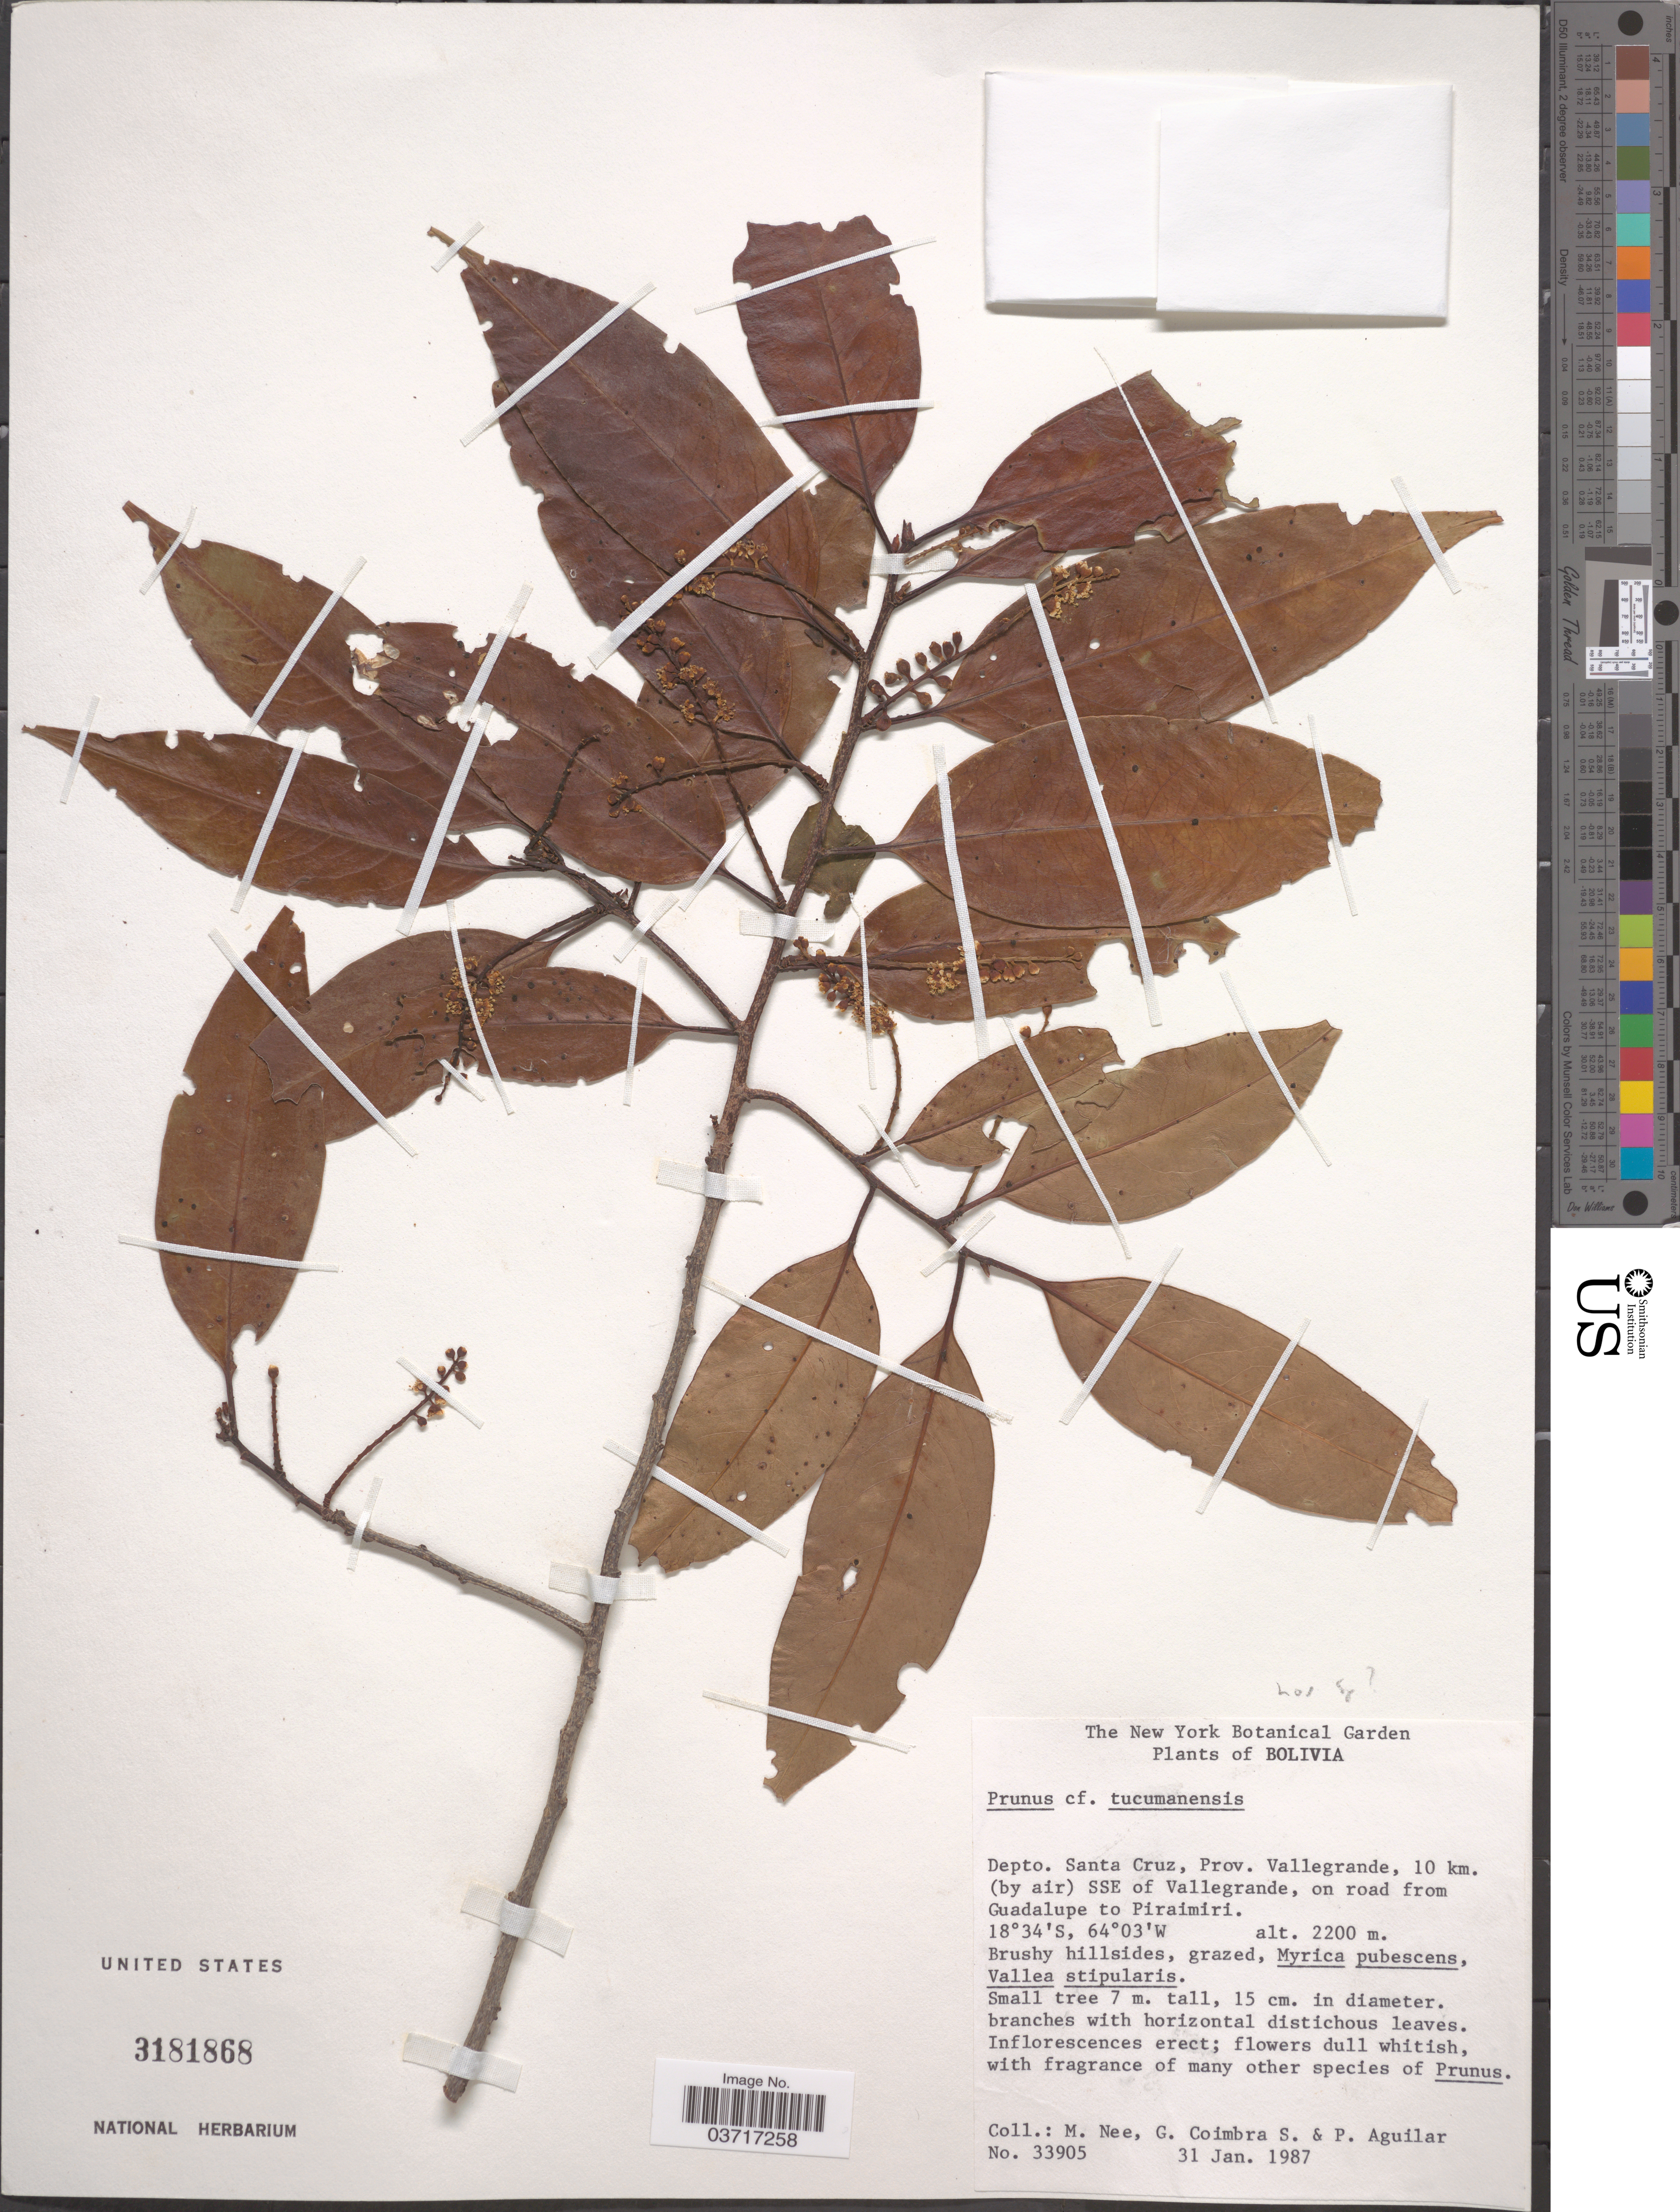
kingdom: Plantae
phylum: Tracheophyta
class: Magnoliopsida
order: Rosales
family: Rosaceae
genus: Prunus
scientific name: Prunus sp.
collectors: M. Nee, G. Coimbra S. & P. Aguilar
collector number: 33905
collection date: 1987-01-31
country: Bolivia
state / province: Santa Cruz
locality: Depto. Santa Cruz, Prov. Vallegrande, 10 km. (by air) SSE of Vallegrande, on road from Guadalupe to Piraimiri.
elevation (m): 2200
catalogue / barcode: US 3181868